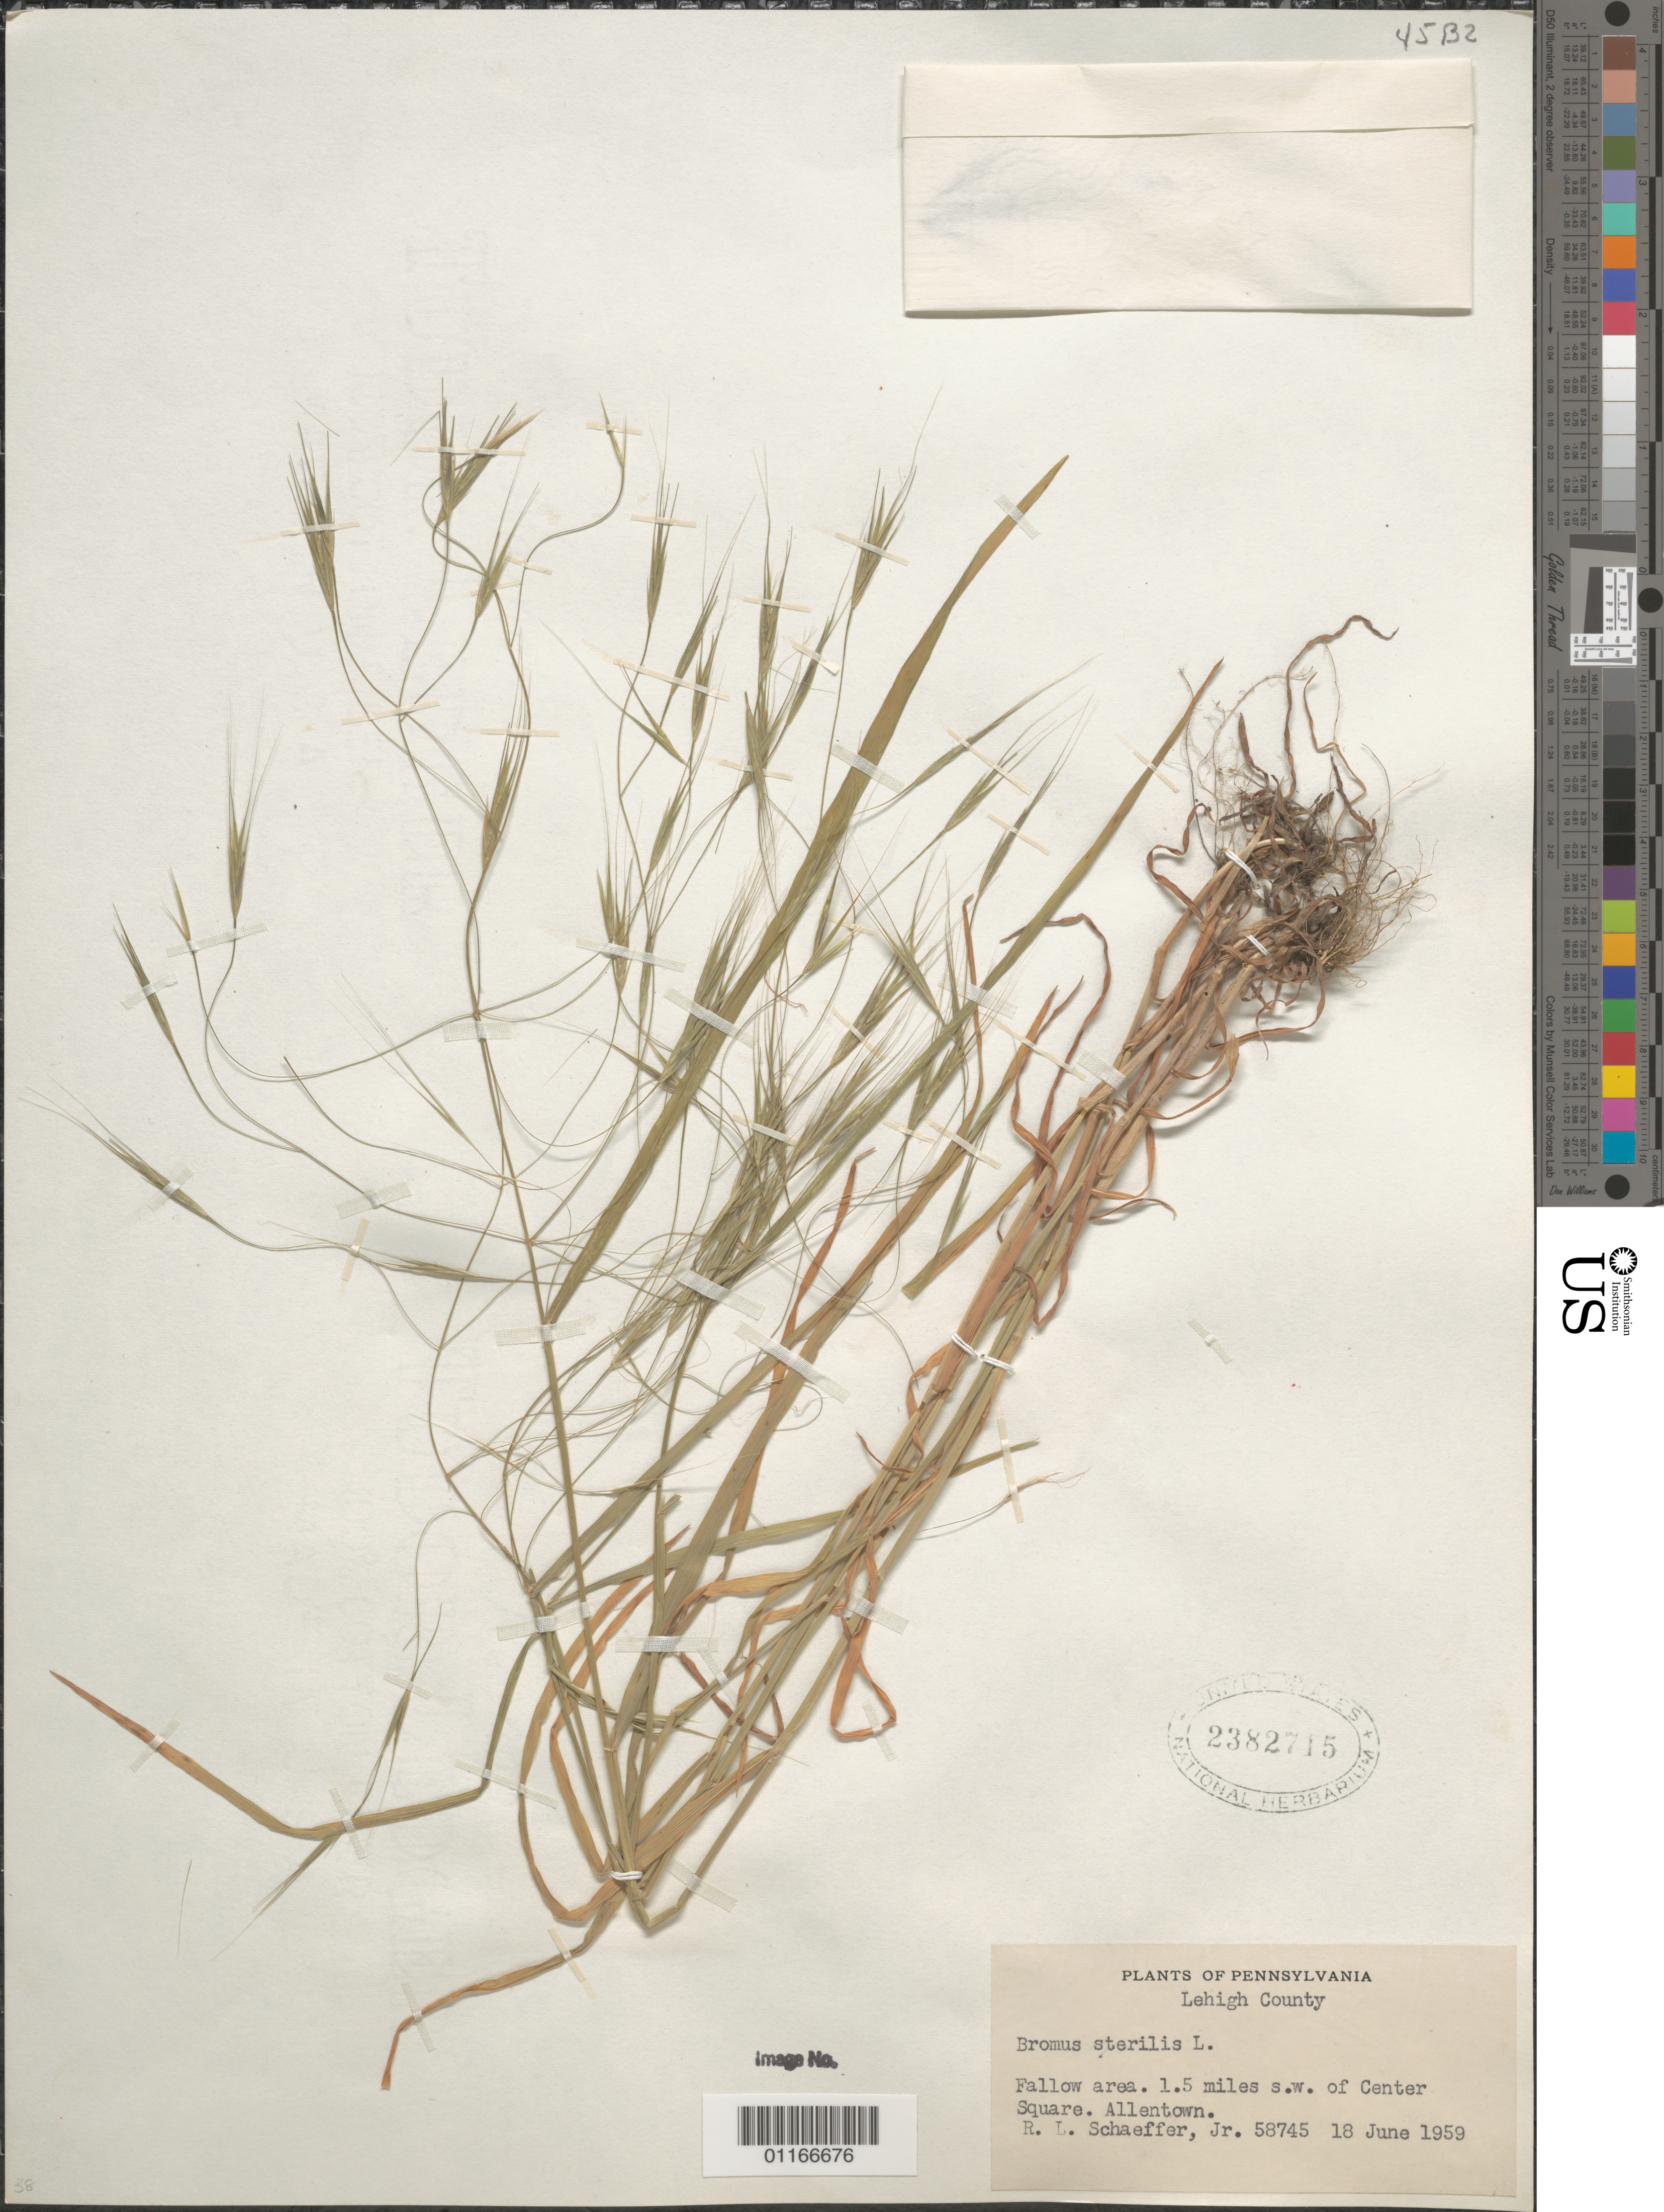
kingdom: Plantae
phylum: Tracheophyta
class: Liliopsida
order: Poales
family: Poaceae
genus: Bromus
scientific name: Bromus sterilis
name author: L.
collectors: R. L. Schaeffer Jr.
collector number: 58745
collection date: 1959-06-18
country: United States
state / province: Pennsylvania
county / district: Lehigh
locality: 1.5 miles SW of Center Square. Allentown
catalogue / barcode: US 2382715